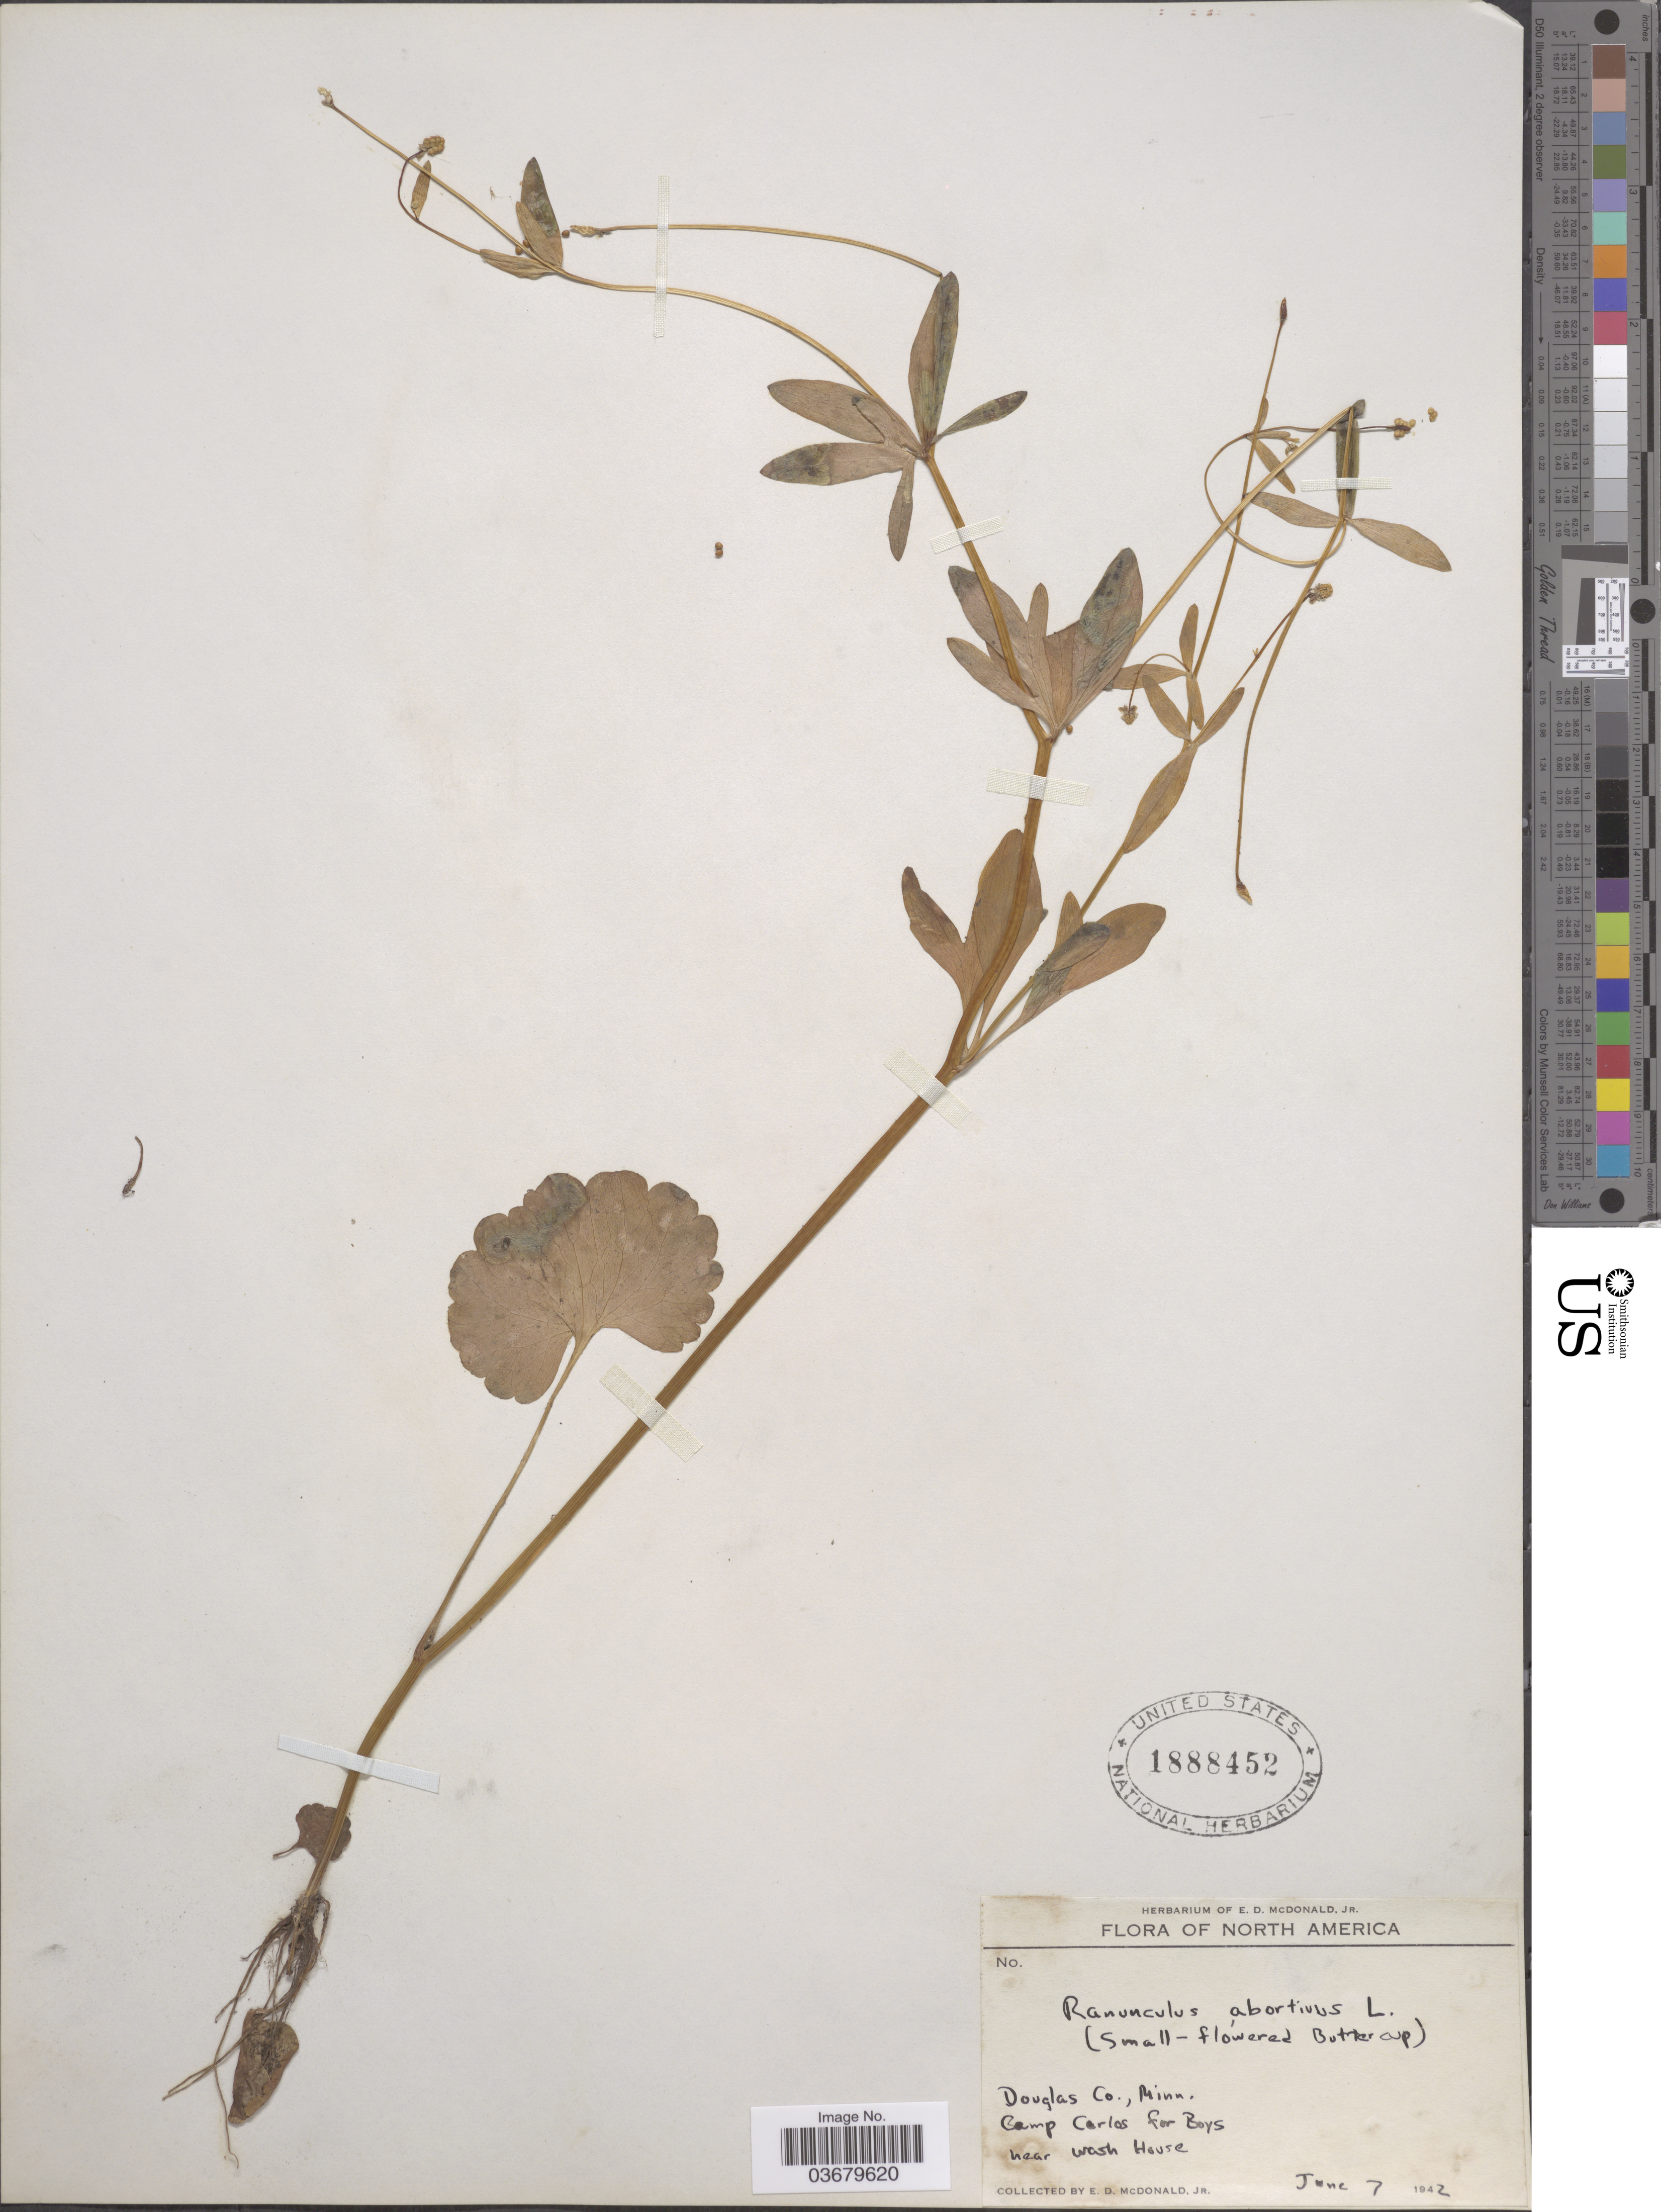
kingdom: Plantae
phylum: Tracheophyta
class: Magnoliopsida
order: Ranunculales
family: Ranunculaceae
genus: Ranunculus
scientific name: Ranunculus abortivus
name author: L.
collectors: E. D. McDonald Jr.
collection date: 1942-06-07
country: United States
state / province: Minnesota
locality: Douglas Co. Camp Carlos for Boys near Wash House.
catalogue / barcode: US 1888452